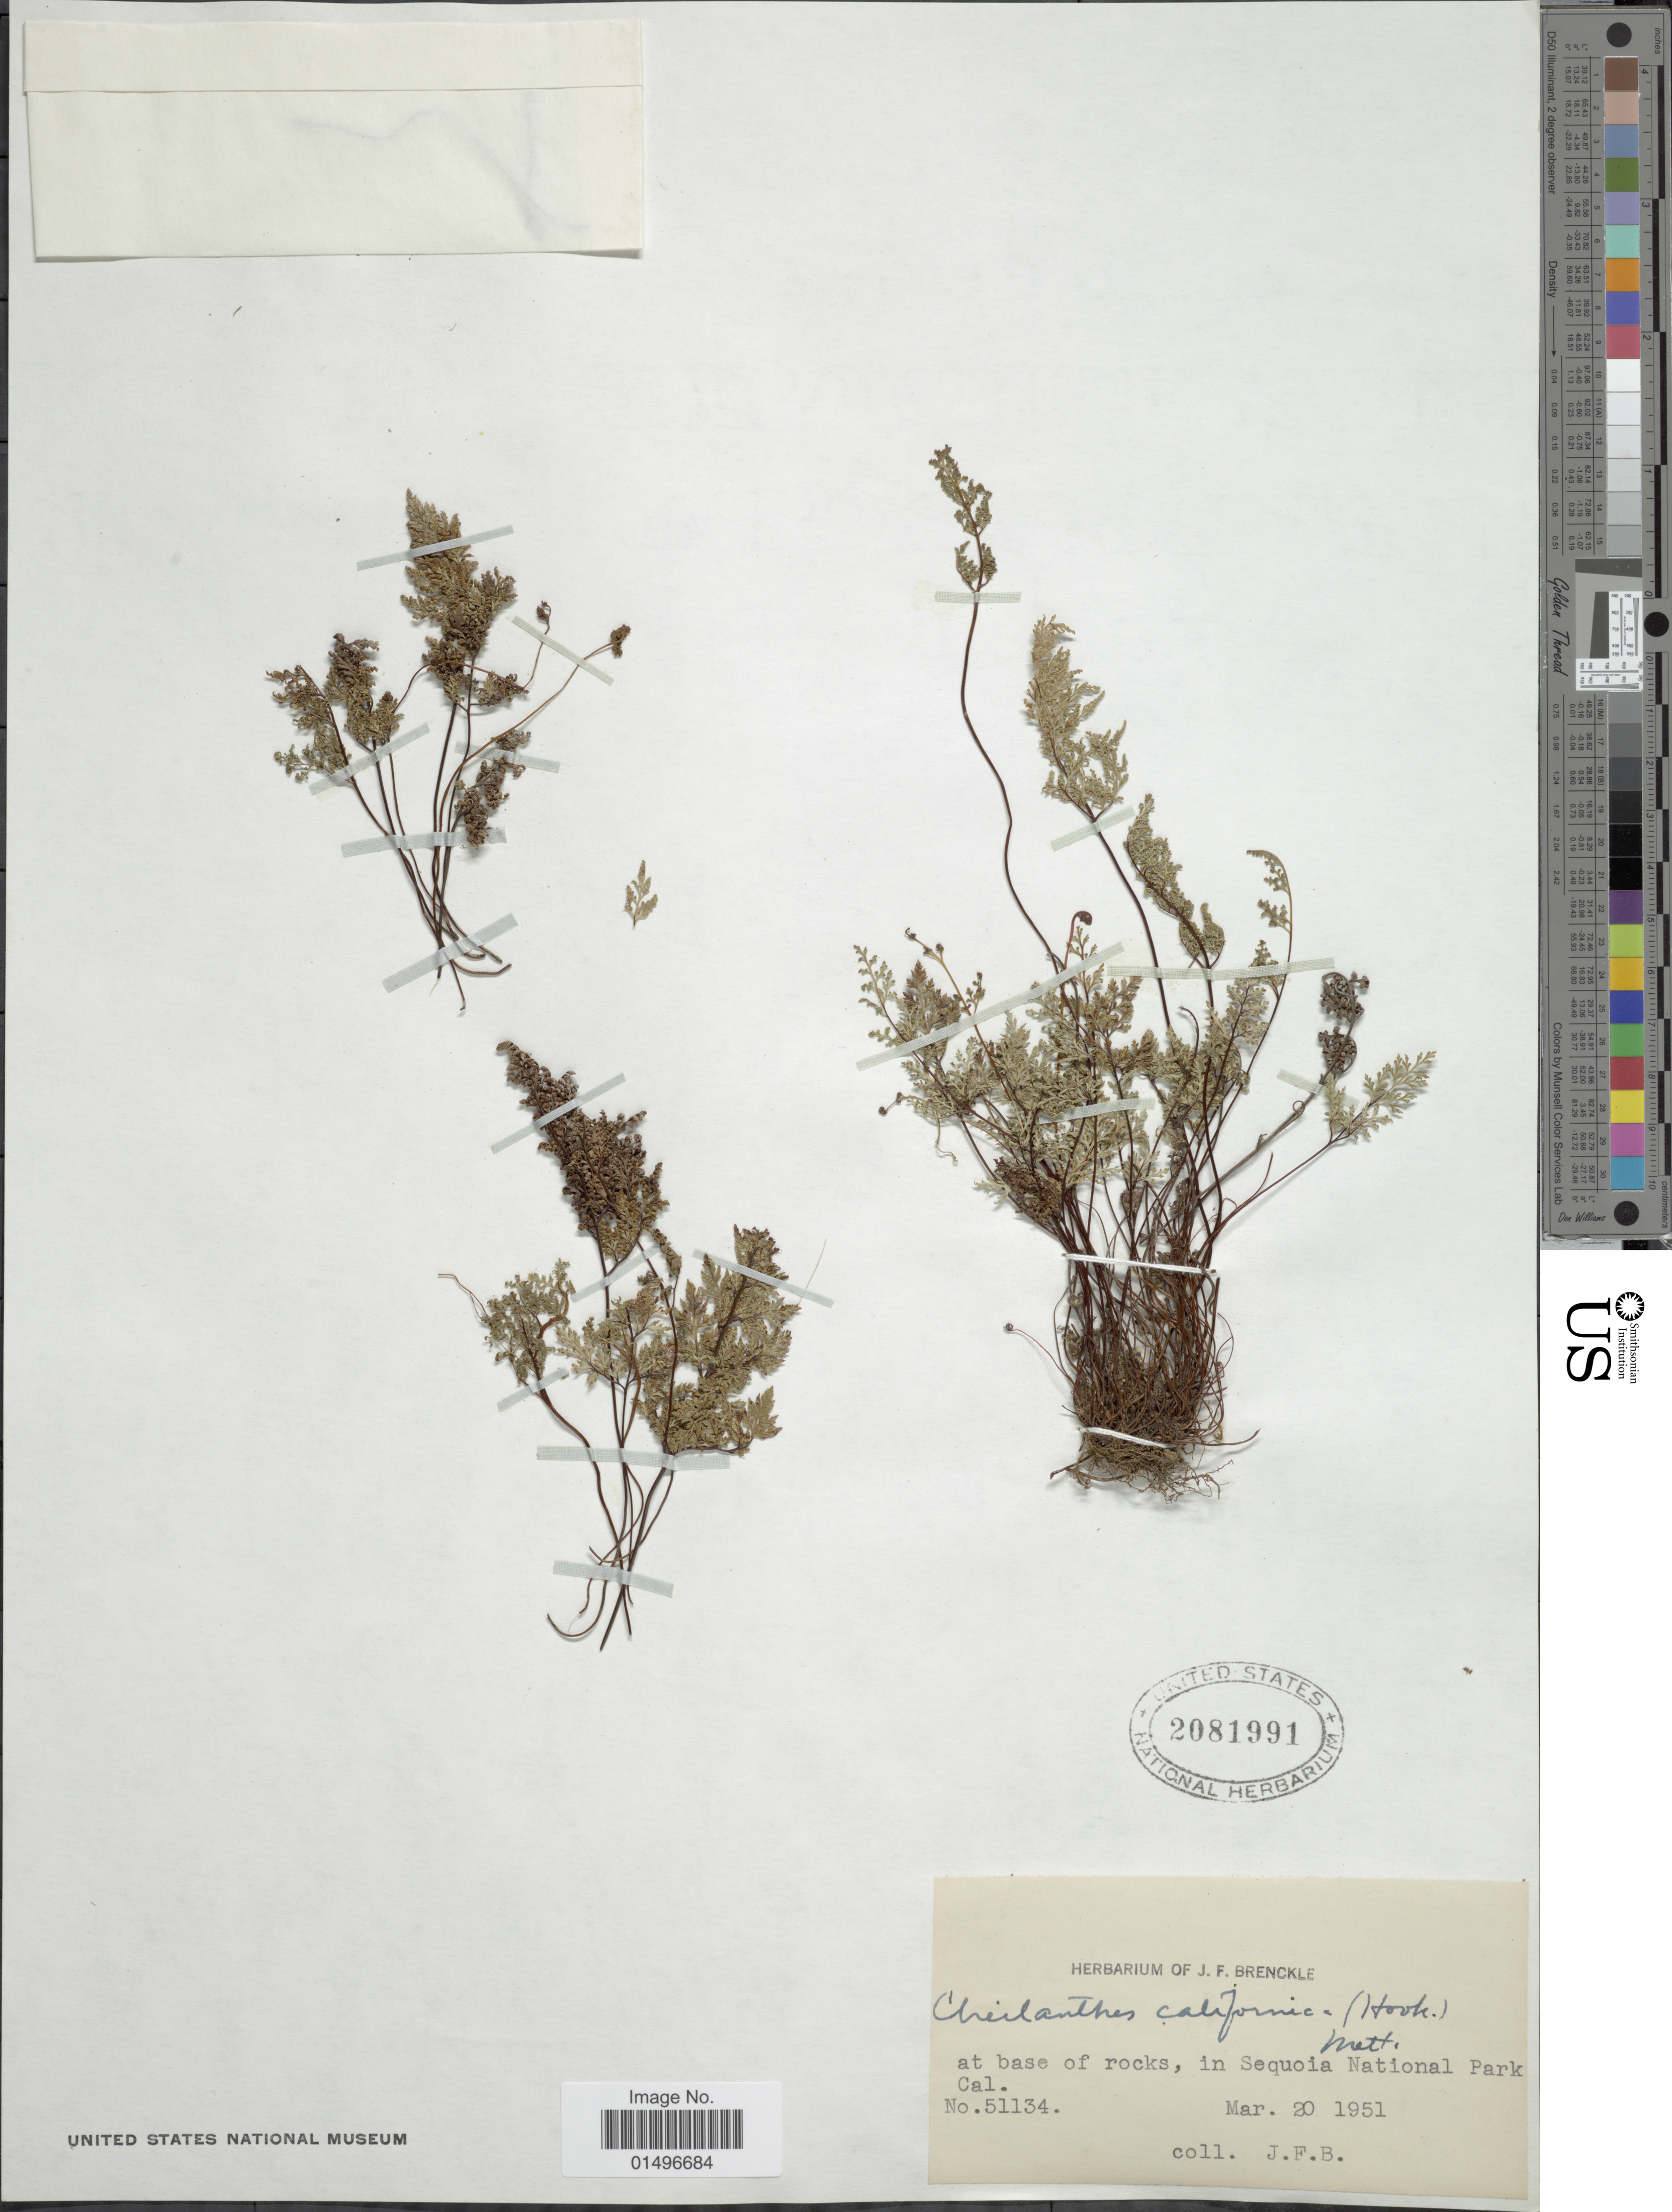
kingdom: Plantae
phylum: Tracheophyta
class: Polypodiopsida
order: Polypodiales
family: Pteridaceae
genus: Aspidotis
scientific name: Aspidotis californica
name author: (Hook.) Nutt. ex Copel.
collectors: J. Brenckle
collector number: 51134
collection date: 1951-03-20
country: United States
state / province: California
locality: California, at base of rocks, in Sequoia National Park.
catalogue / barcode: US 2081991